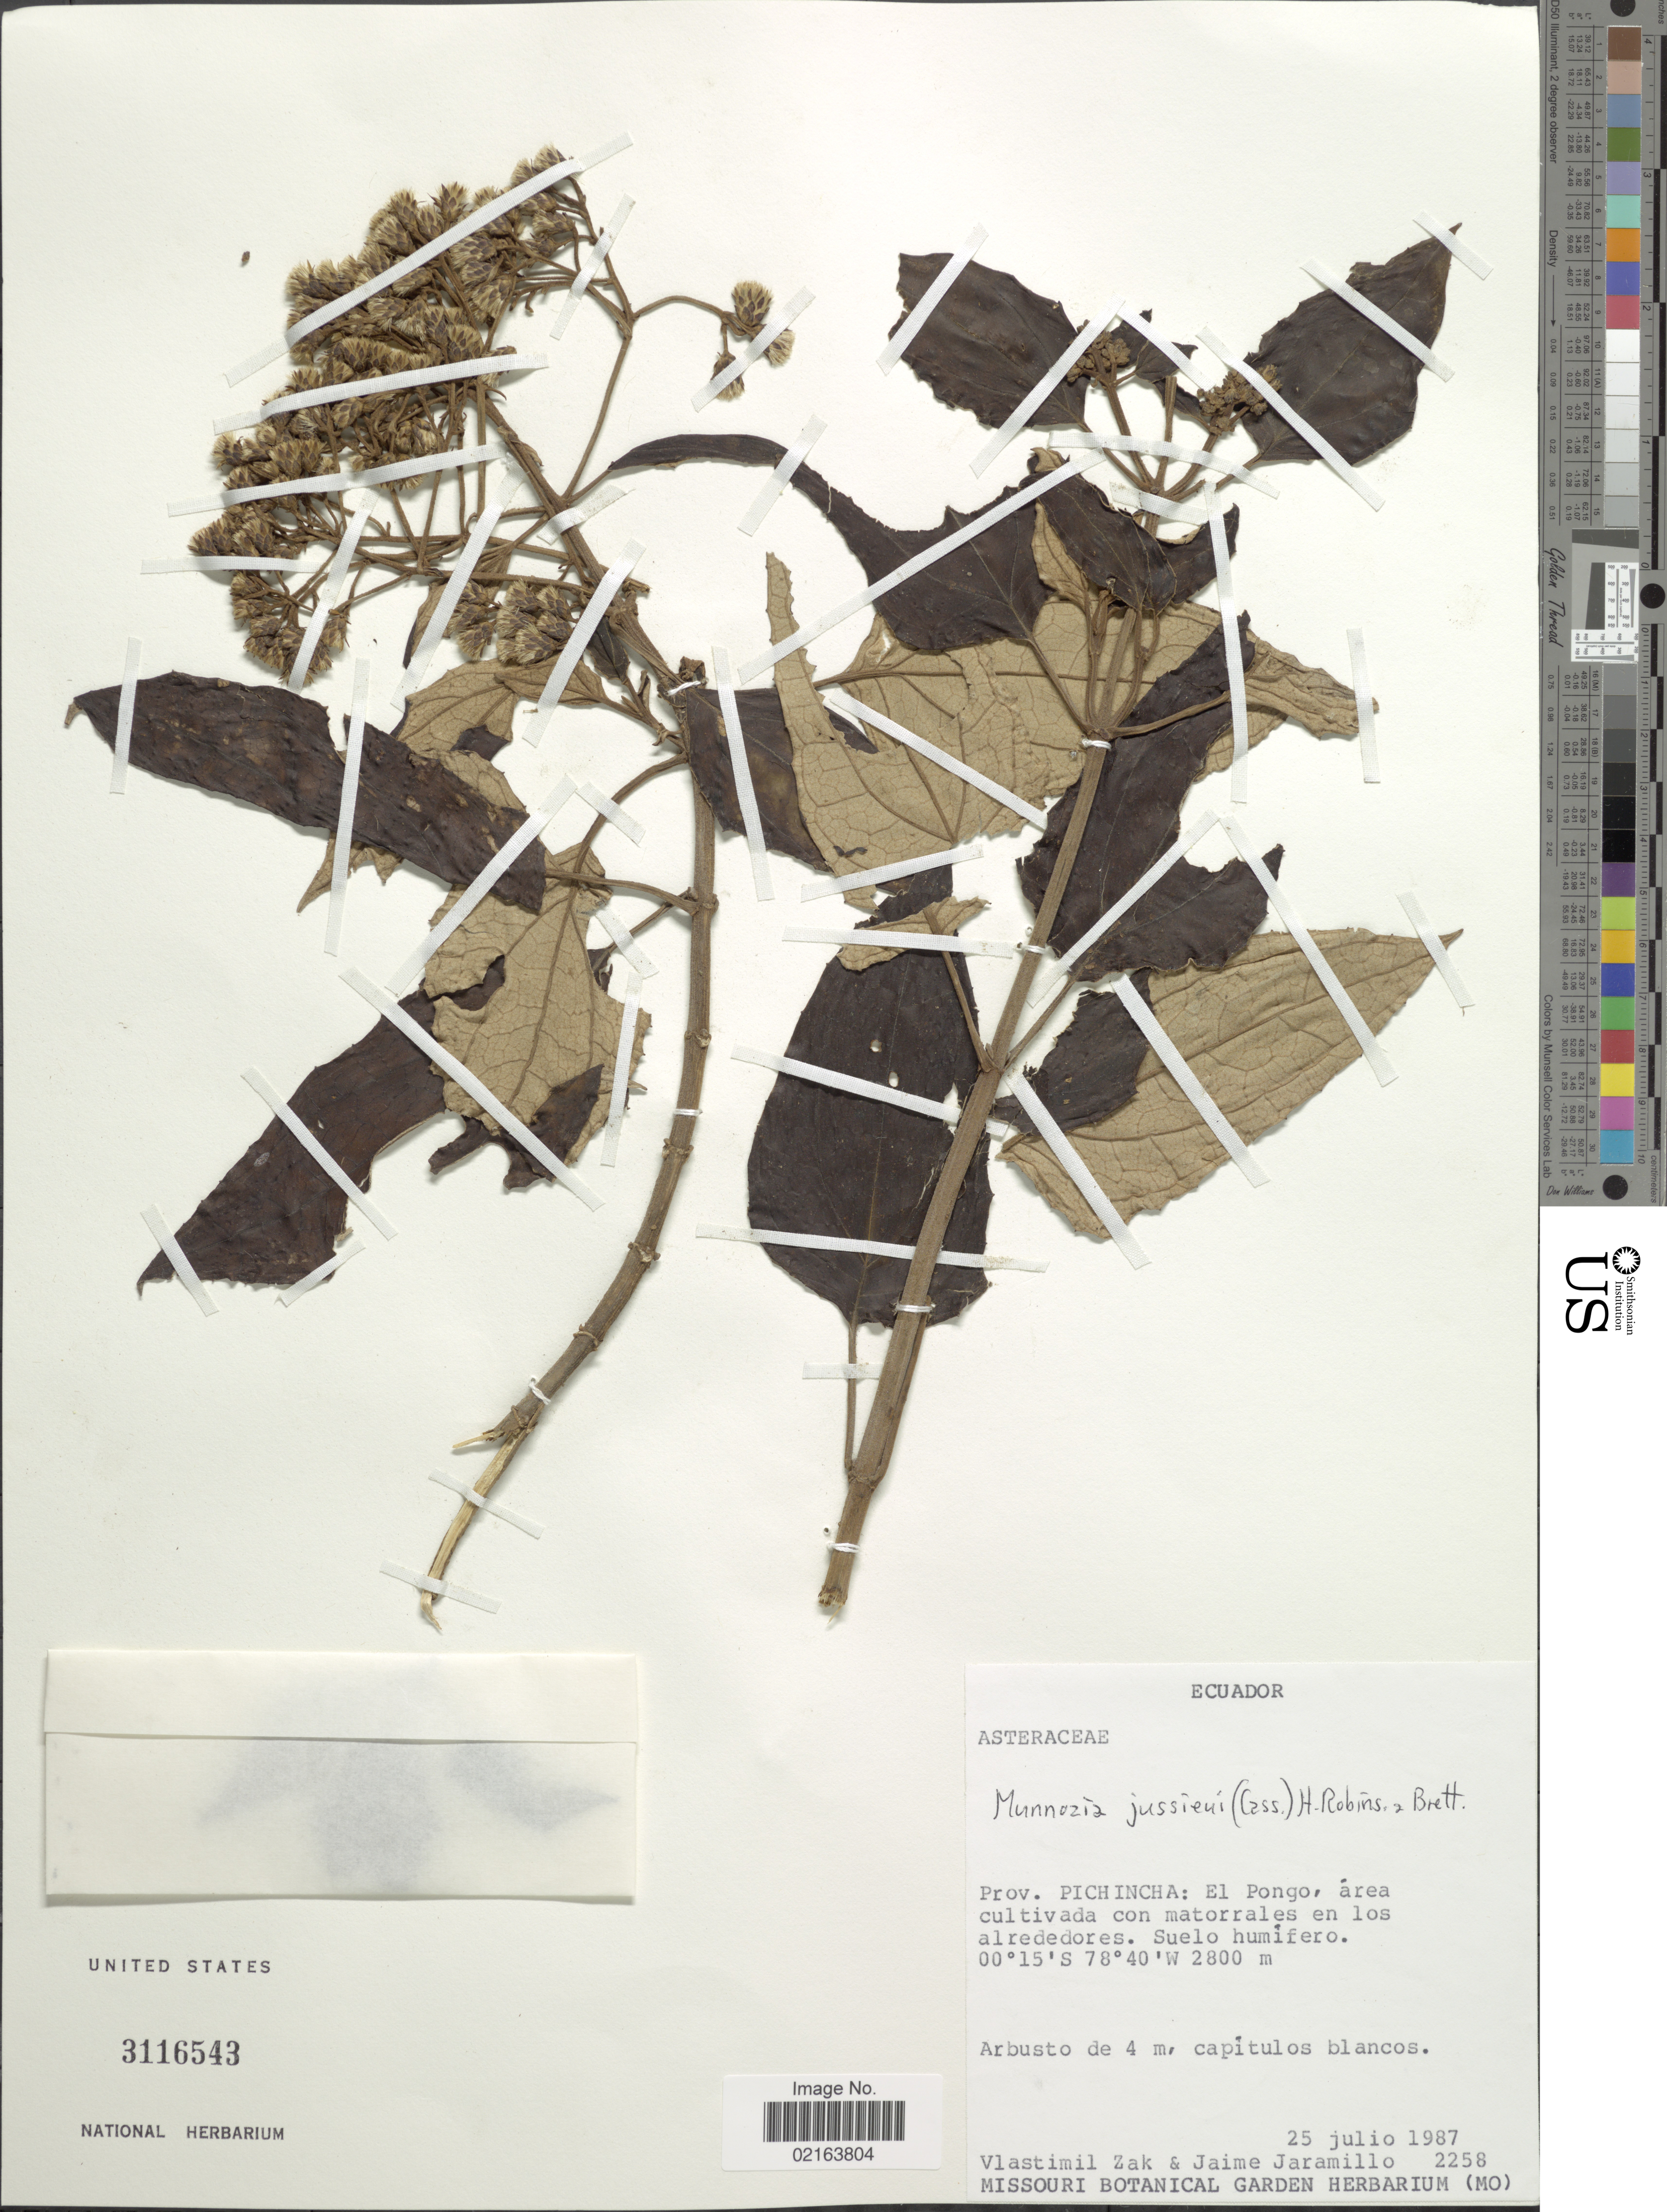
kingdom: Plantae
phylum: Tracheophyta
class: Magnoliopsida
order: Asterales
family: Asteraceae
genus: Munnozia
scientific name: Munnozia jussieui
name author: (Cass.) H. Rob. & Brettell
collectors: V. Zak & J. Jaramillo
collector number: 2258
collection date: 1987-07-25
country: Ecuador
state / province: Pichincha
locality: Prov. Pichincha: El Pongo, area cultivada con matorrales en los alrededores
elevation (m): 2800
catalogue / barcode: US 3116543